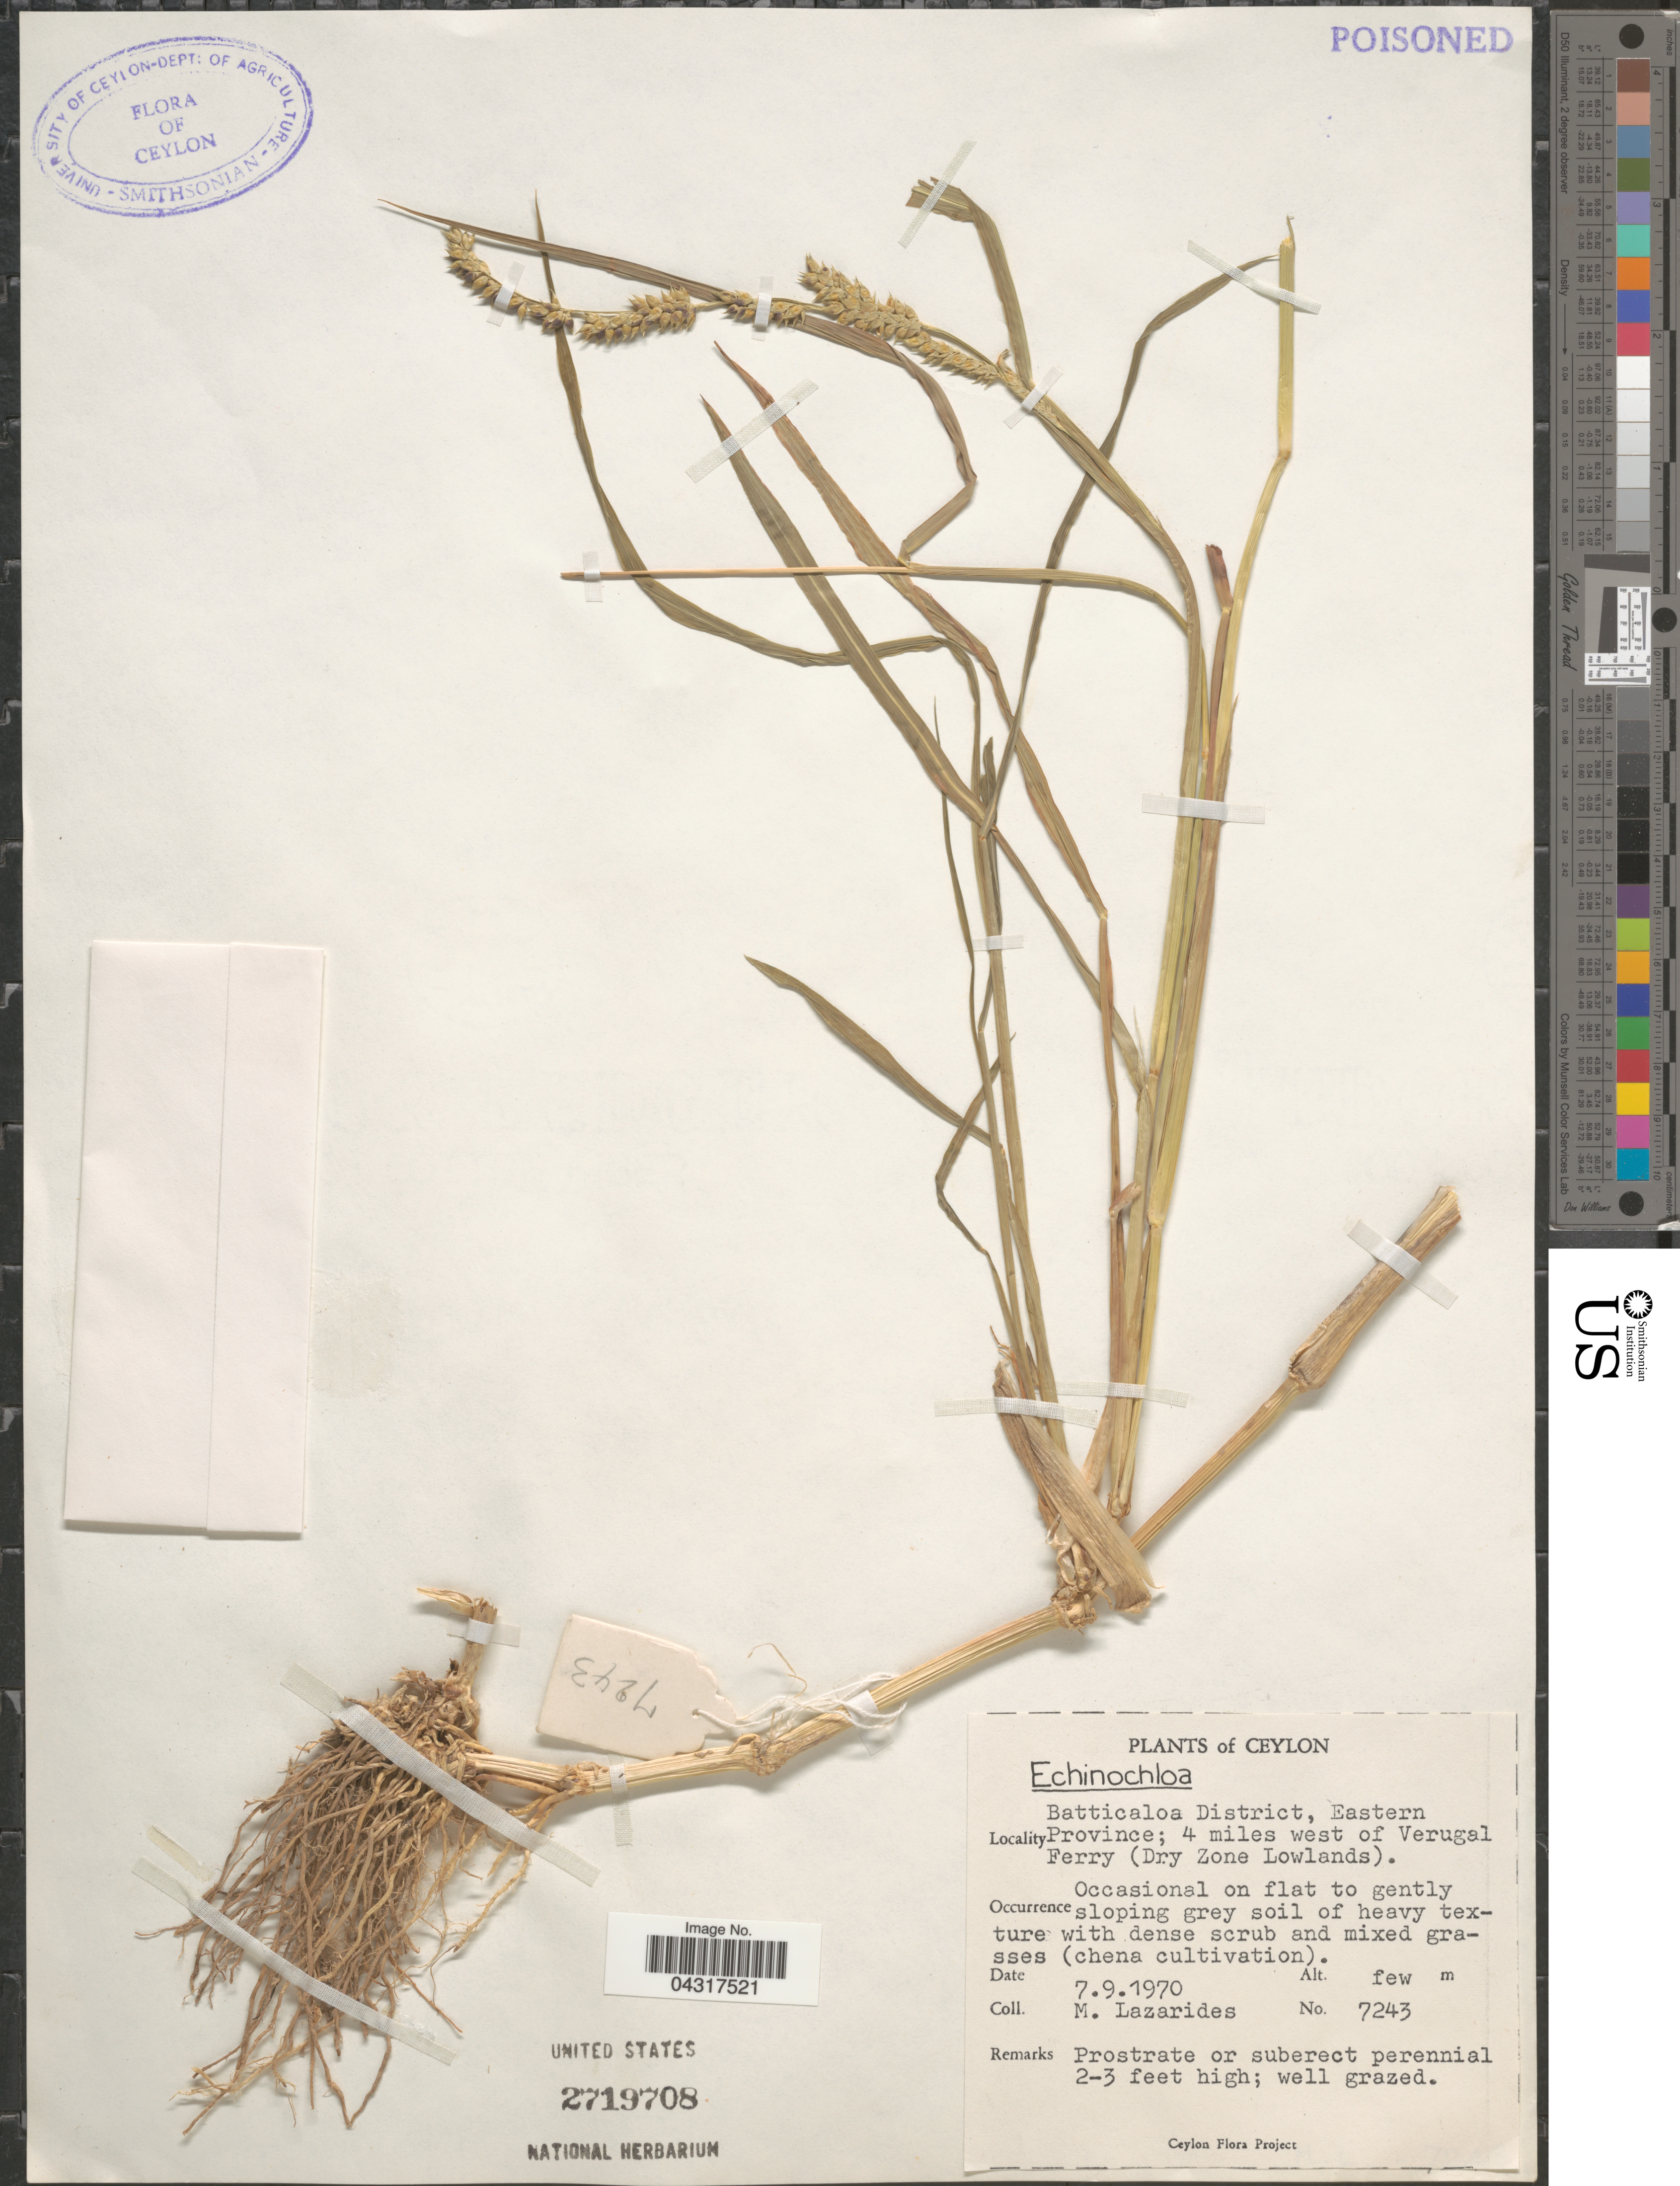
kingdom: Plantae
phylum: Tracheophyta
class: Liliopsida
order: Poales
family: Poaceae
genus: Echinochloa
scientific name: Echinochloa sp.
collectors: M. Lazarides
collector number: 7243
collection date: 1970-09-07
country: Sri Lanka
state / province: Eastern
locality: Ceylon. Batticaloa District, 4 miles west of Verugal Ferry (Dry Zone Lowlands).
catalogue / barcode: US 2719708